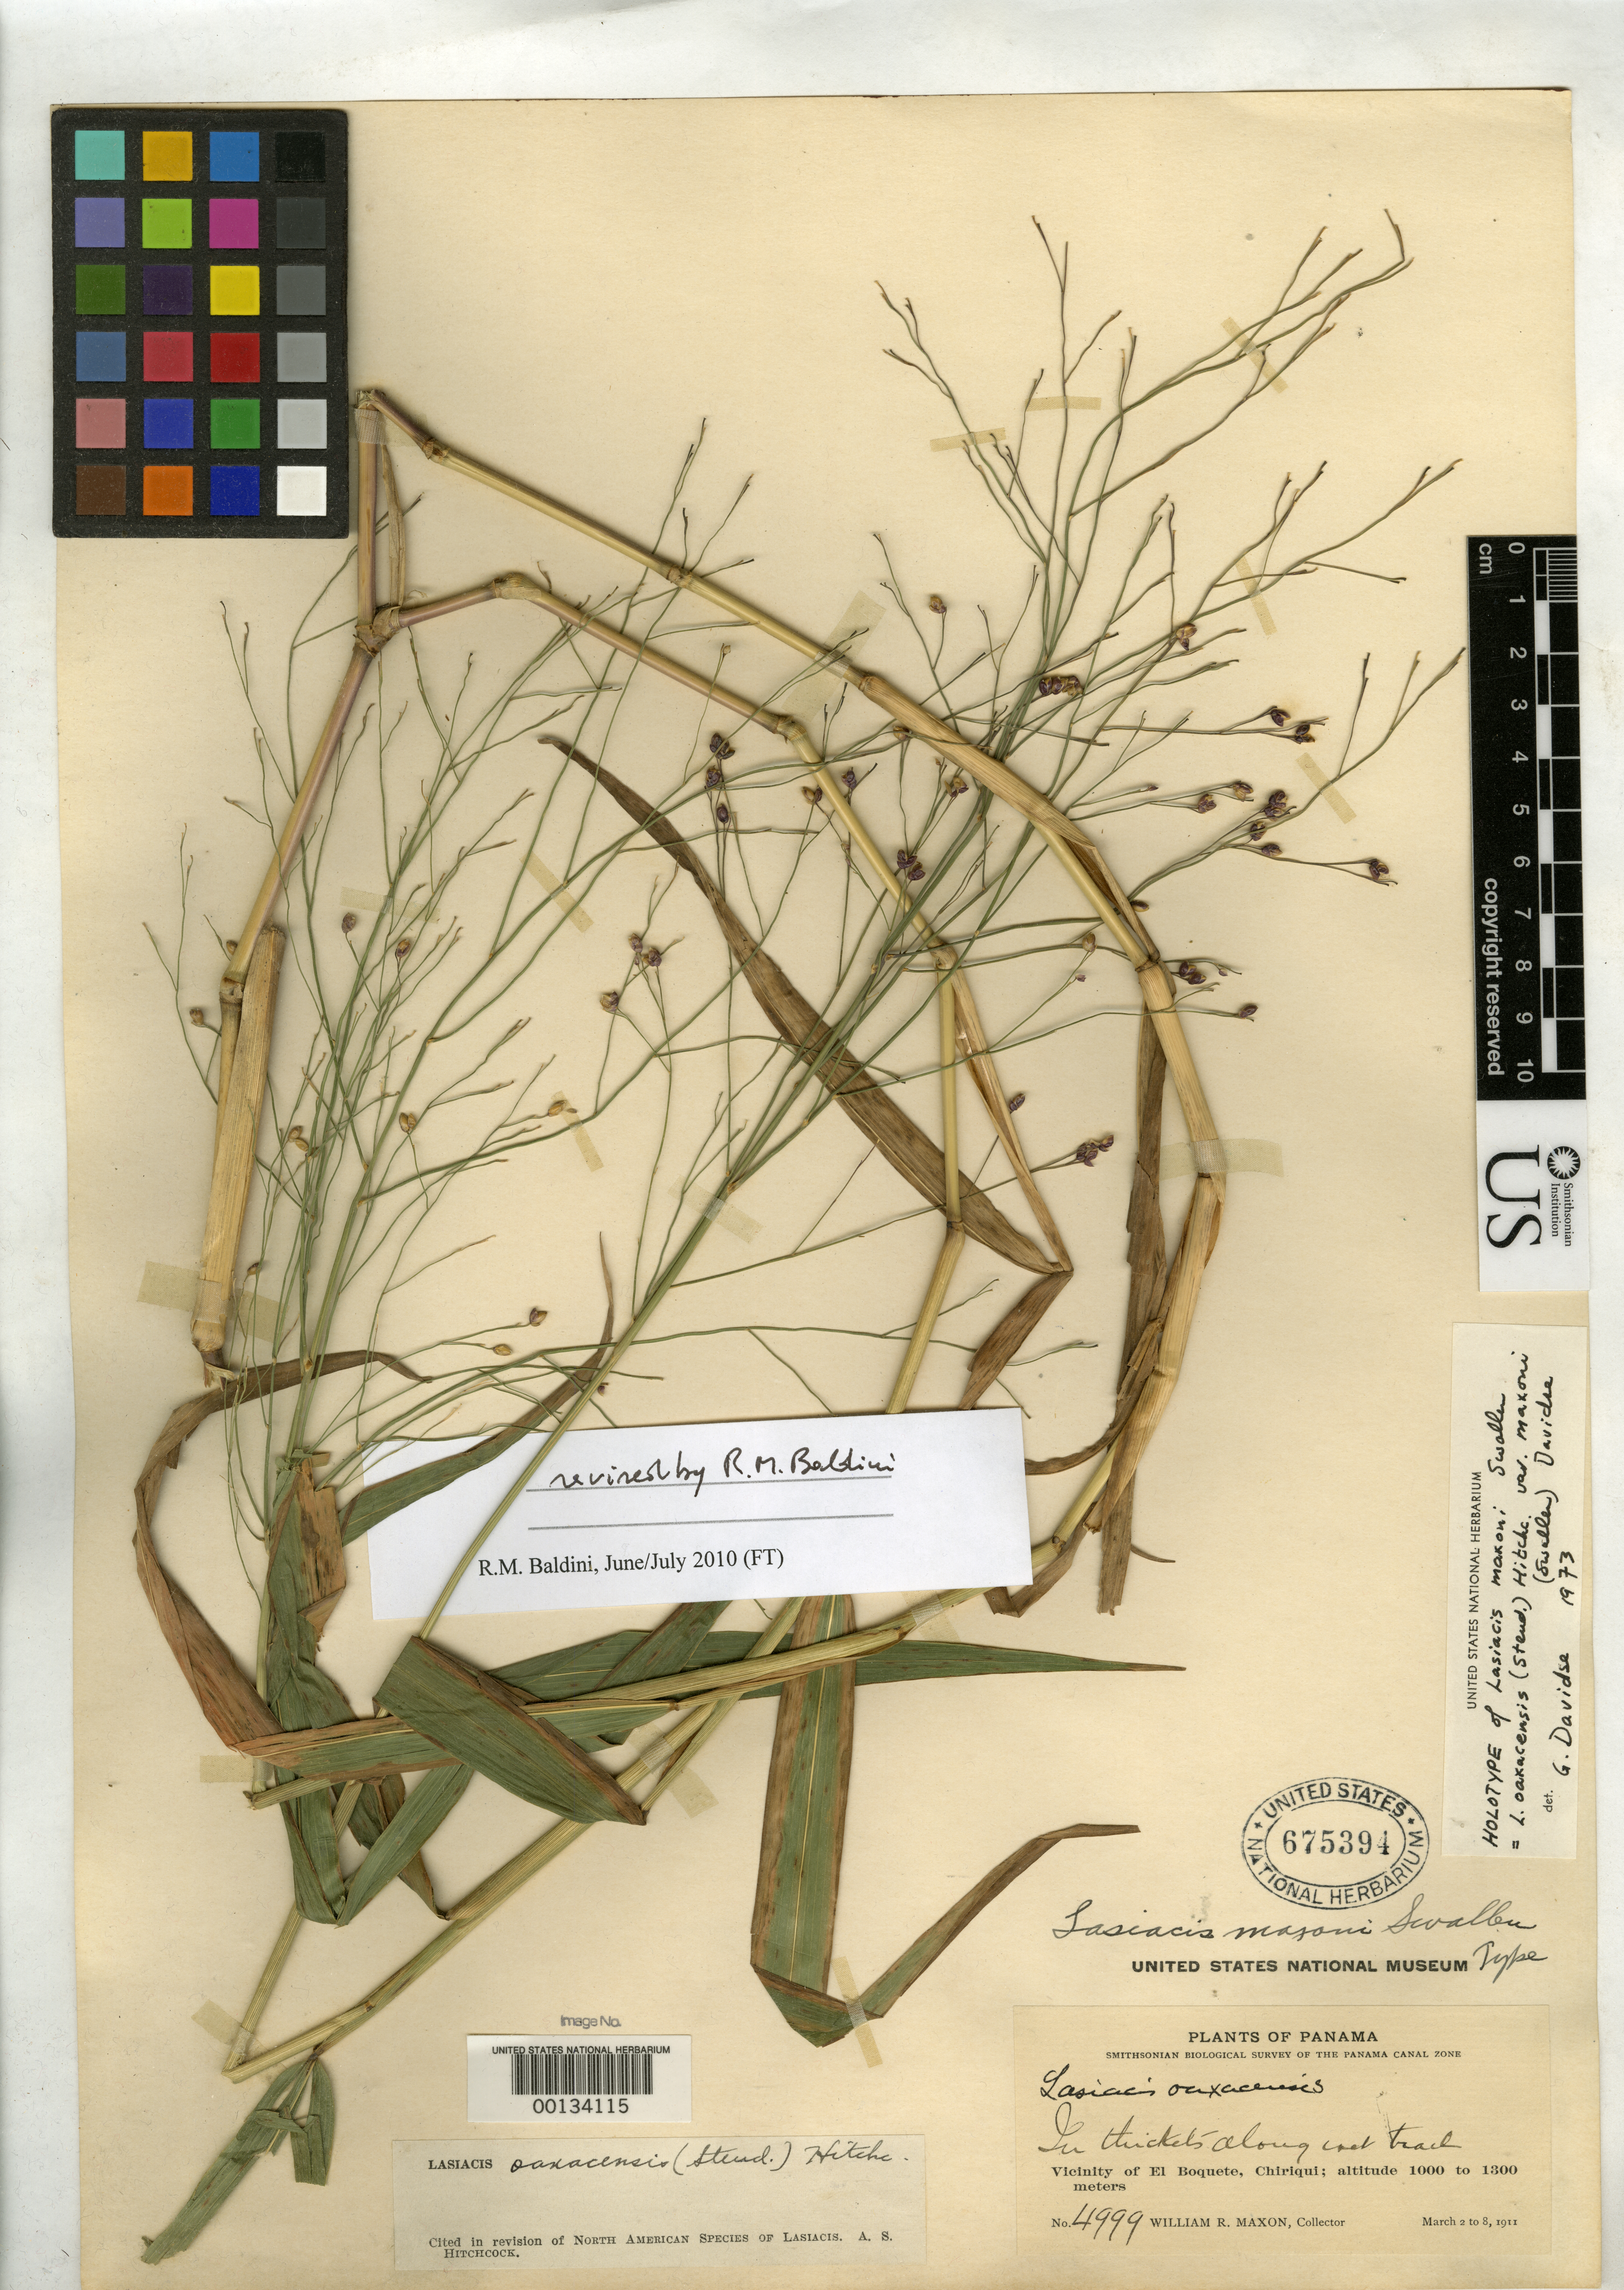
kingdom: Plantae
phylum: Tracheophyta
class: Liliopsida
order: Poales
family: Poaceae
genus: Lasiacis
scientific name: Lasiacis maxonii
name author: Swallen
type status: Holotype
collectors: W. R. Maxon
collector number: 4999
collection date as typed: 02 Mar 1911 to 08 Mar 1911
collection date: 1911-03-02/1911-03-08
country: Panama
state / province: Chiriquí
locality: Vicinity of el Boquete.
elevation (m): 1000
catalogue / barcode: US 675394